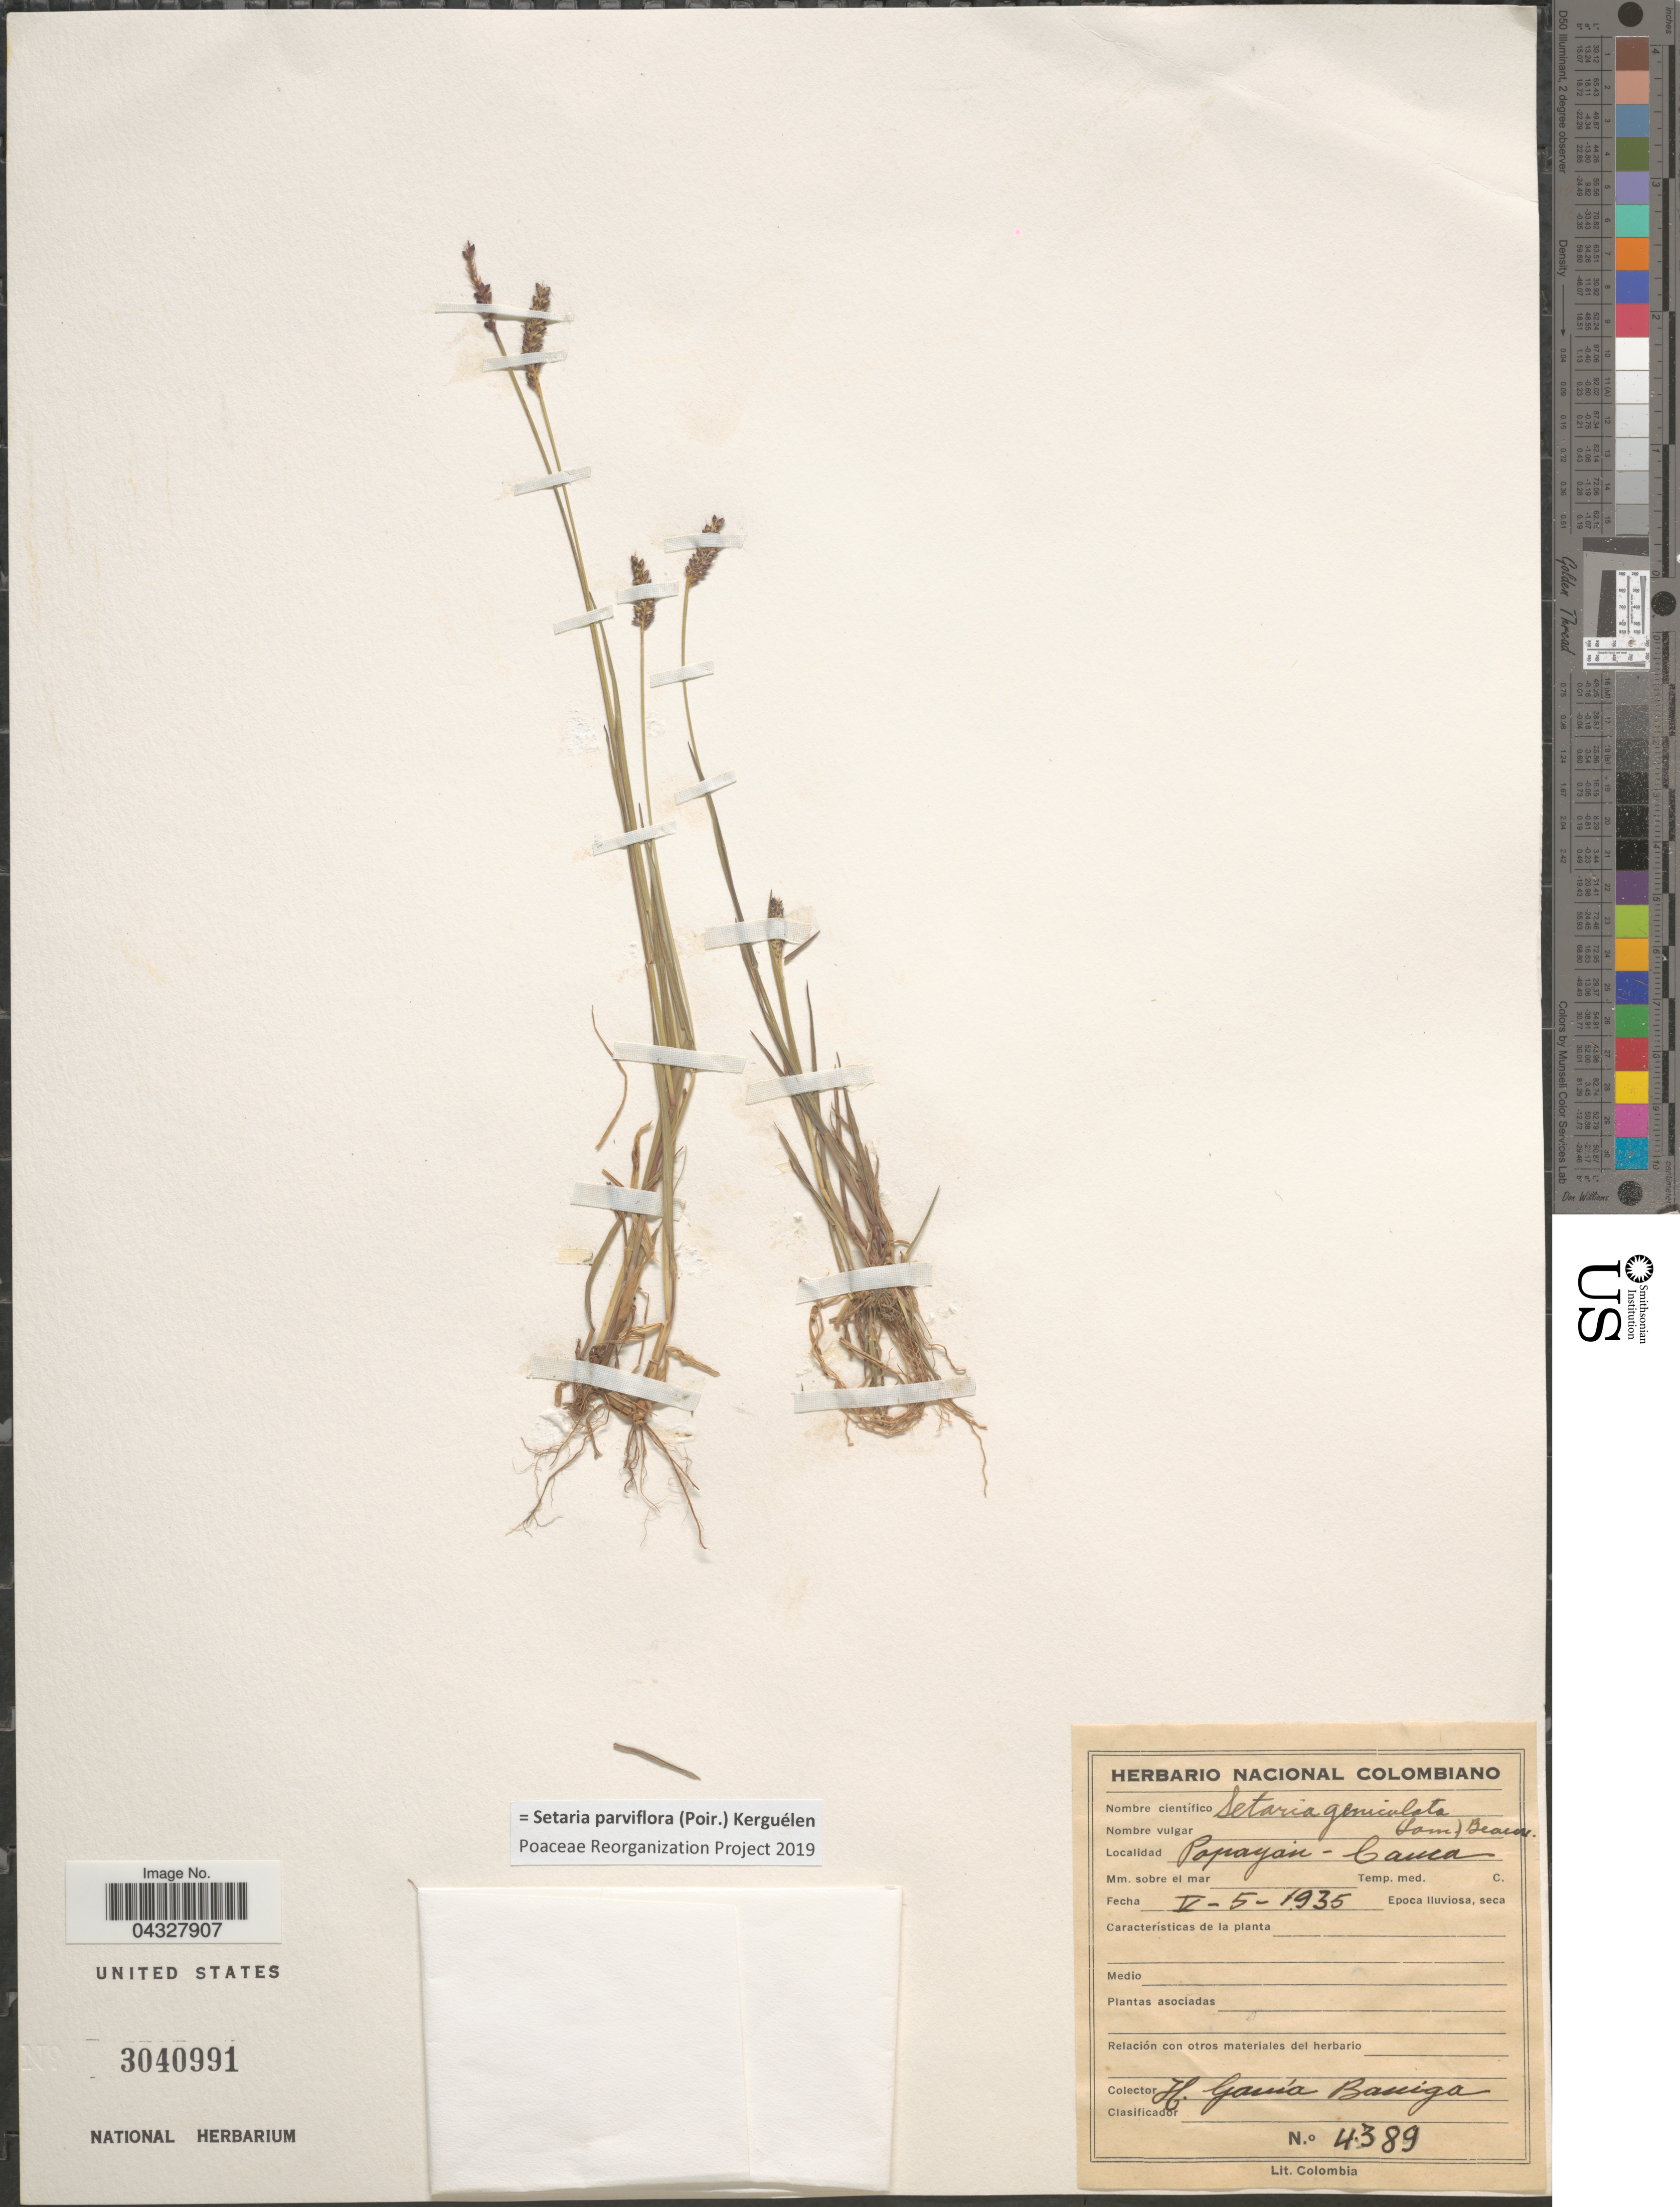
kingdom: Plantae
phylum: Tracheophyta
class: Liliopsida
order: Poales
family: Poaceae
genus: Setaria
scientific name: Setaria parviflora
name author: (Poir.) Kerguélen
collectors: H. García Barriga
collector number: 4389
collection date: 1935-05-05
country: Colombia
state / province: Cauca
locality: Popayan.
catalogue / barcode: US 3040991